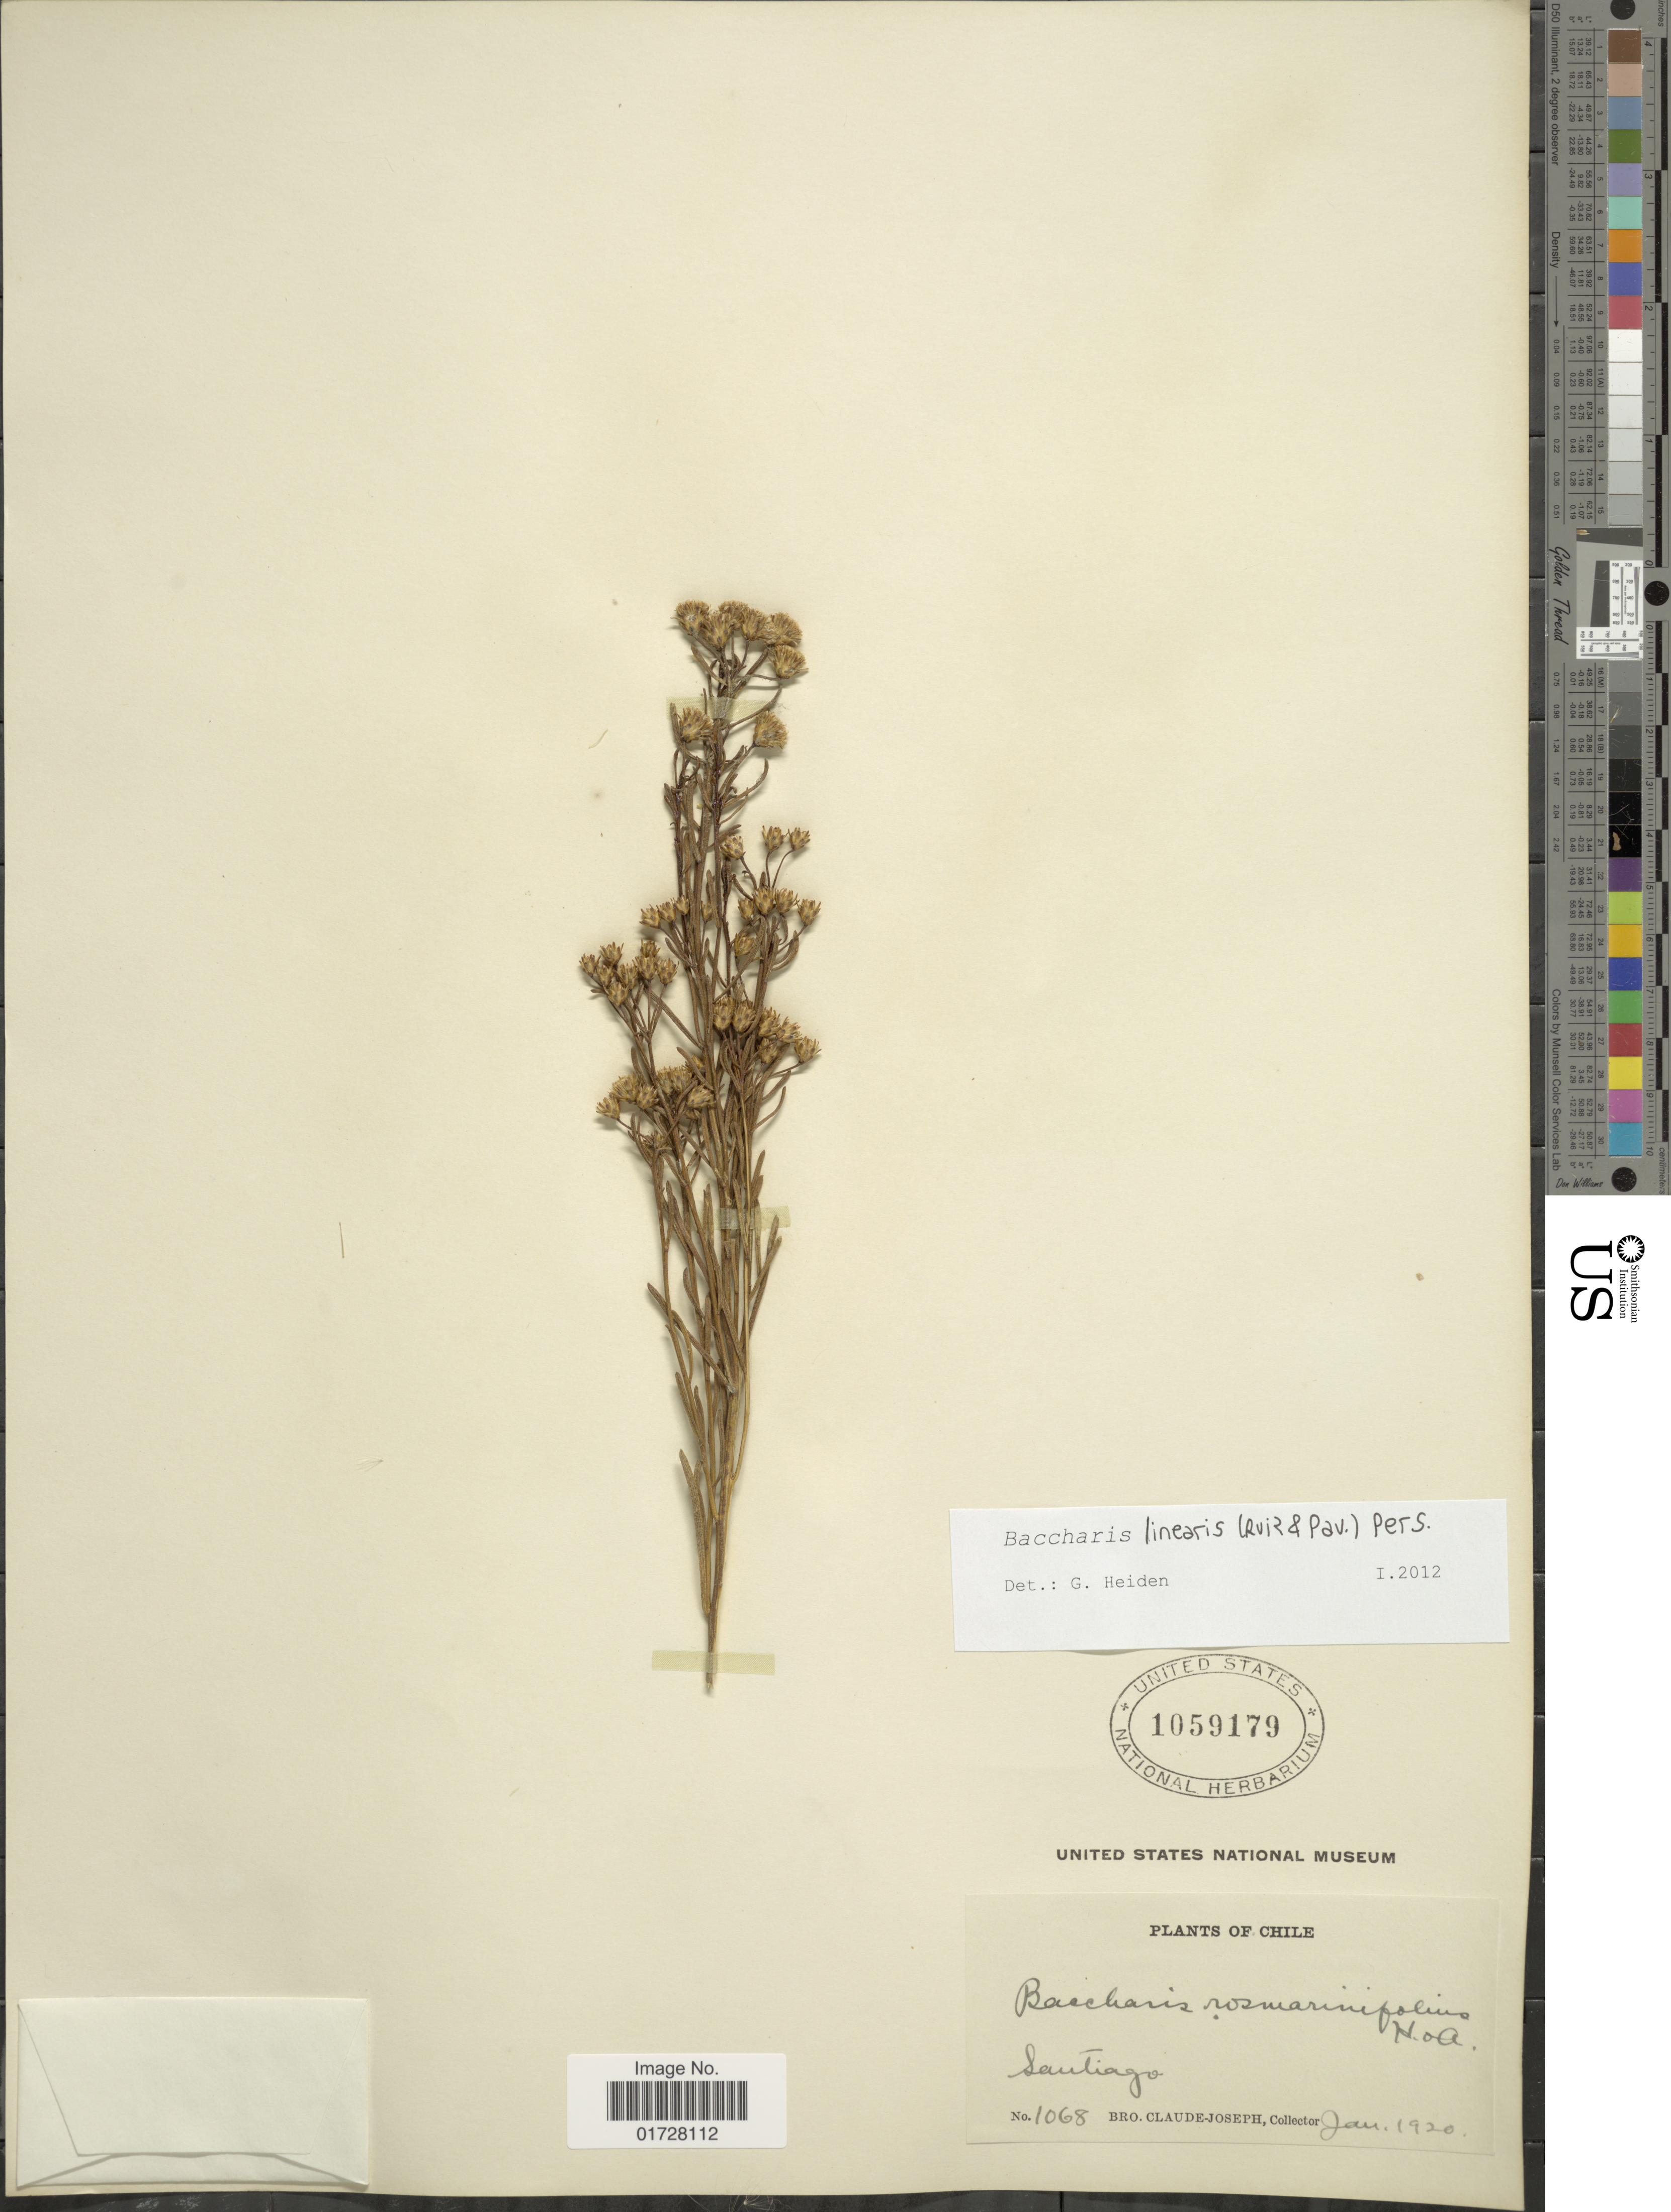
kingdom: Plantae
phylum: Tracheophyta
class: Magnoliopsida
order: Asterales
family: Asteraceae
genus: Baccharis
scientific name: Baccharis linearis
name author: (Ruiz & Pav.) Pers.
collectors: Bro. Claude-Joseph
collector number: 1068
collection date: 1920-01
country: Chile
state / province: Región Metropolitana (RM)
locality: Santiago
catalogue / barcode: US 1059179